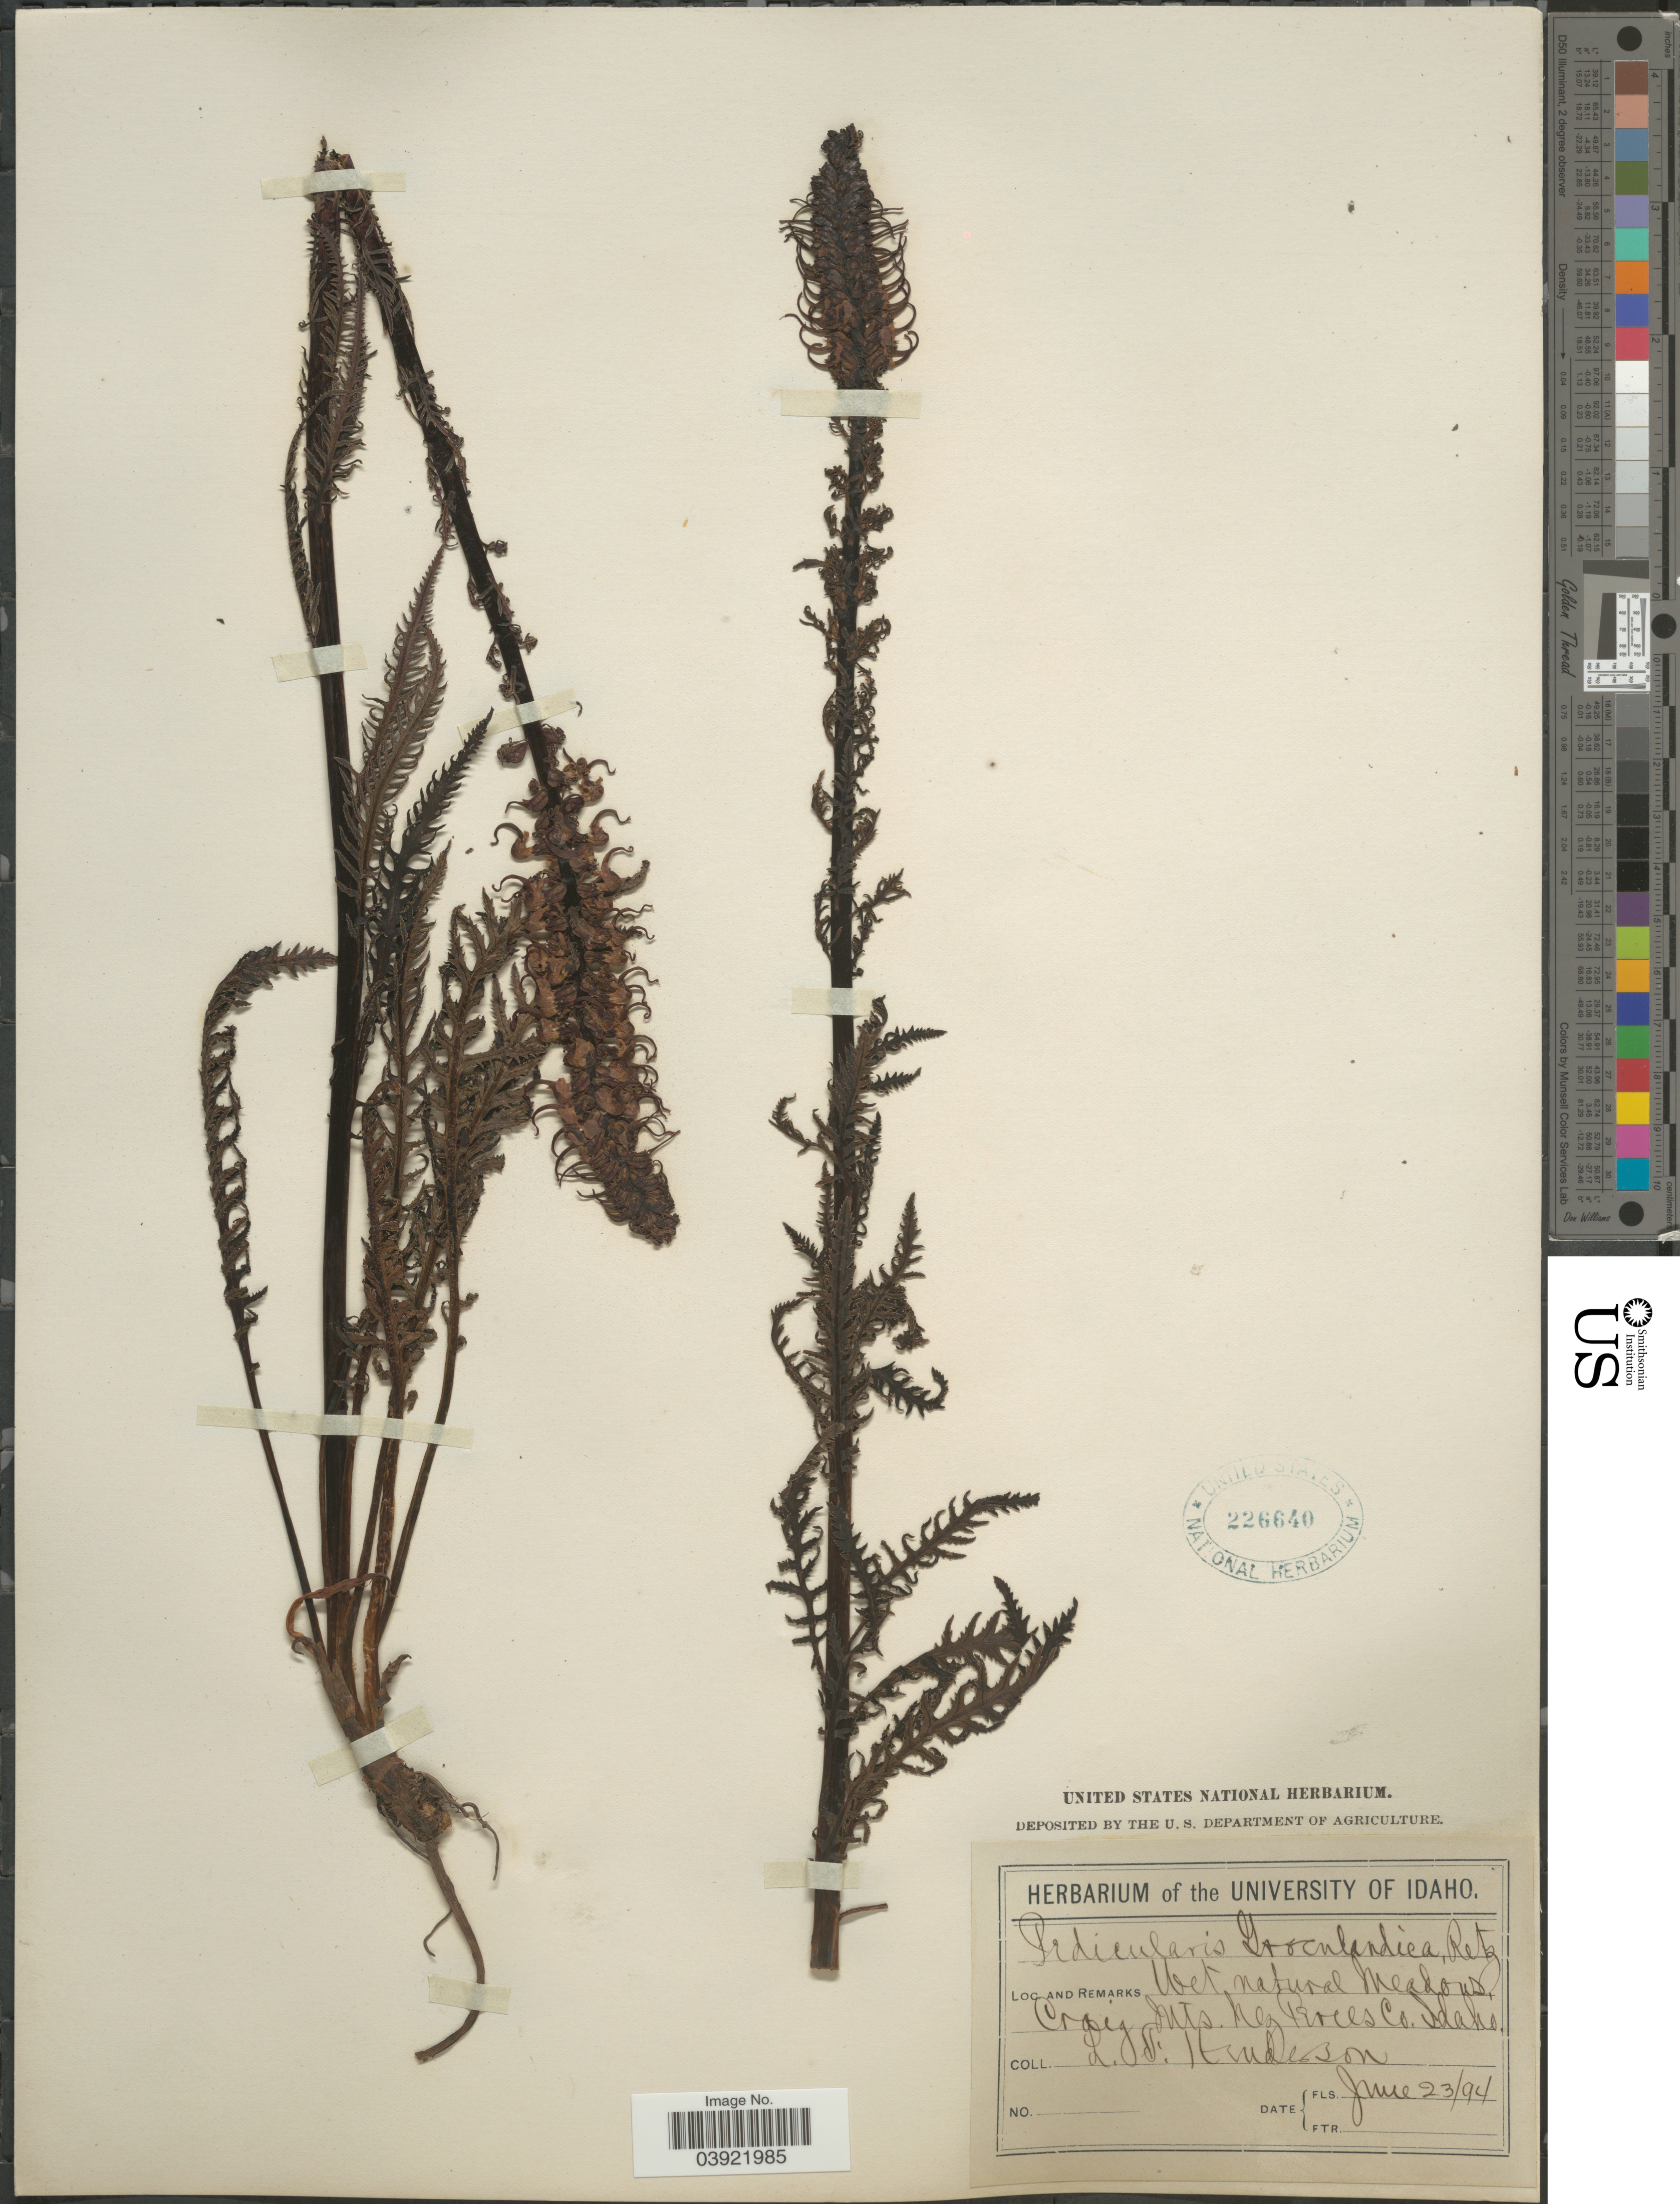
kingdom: Plantae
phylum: Tracheophyta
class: Magnoliopsida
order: Lamiales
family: Orobanchaceae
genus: Pedicularis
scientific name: Pedicularis groenlandica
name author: Retz.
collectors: L. Henderson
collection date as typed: Transcribed d/m/y: 23/6/94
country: United States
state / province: Idaho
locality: Craig Mts. Nes Preces Co.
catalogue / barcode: US 226640